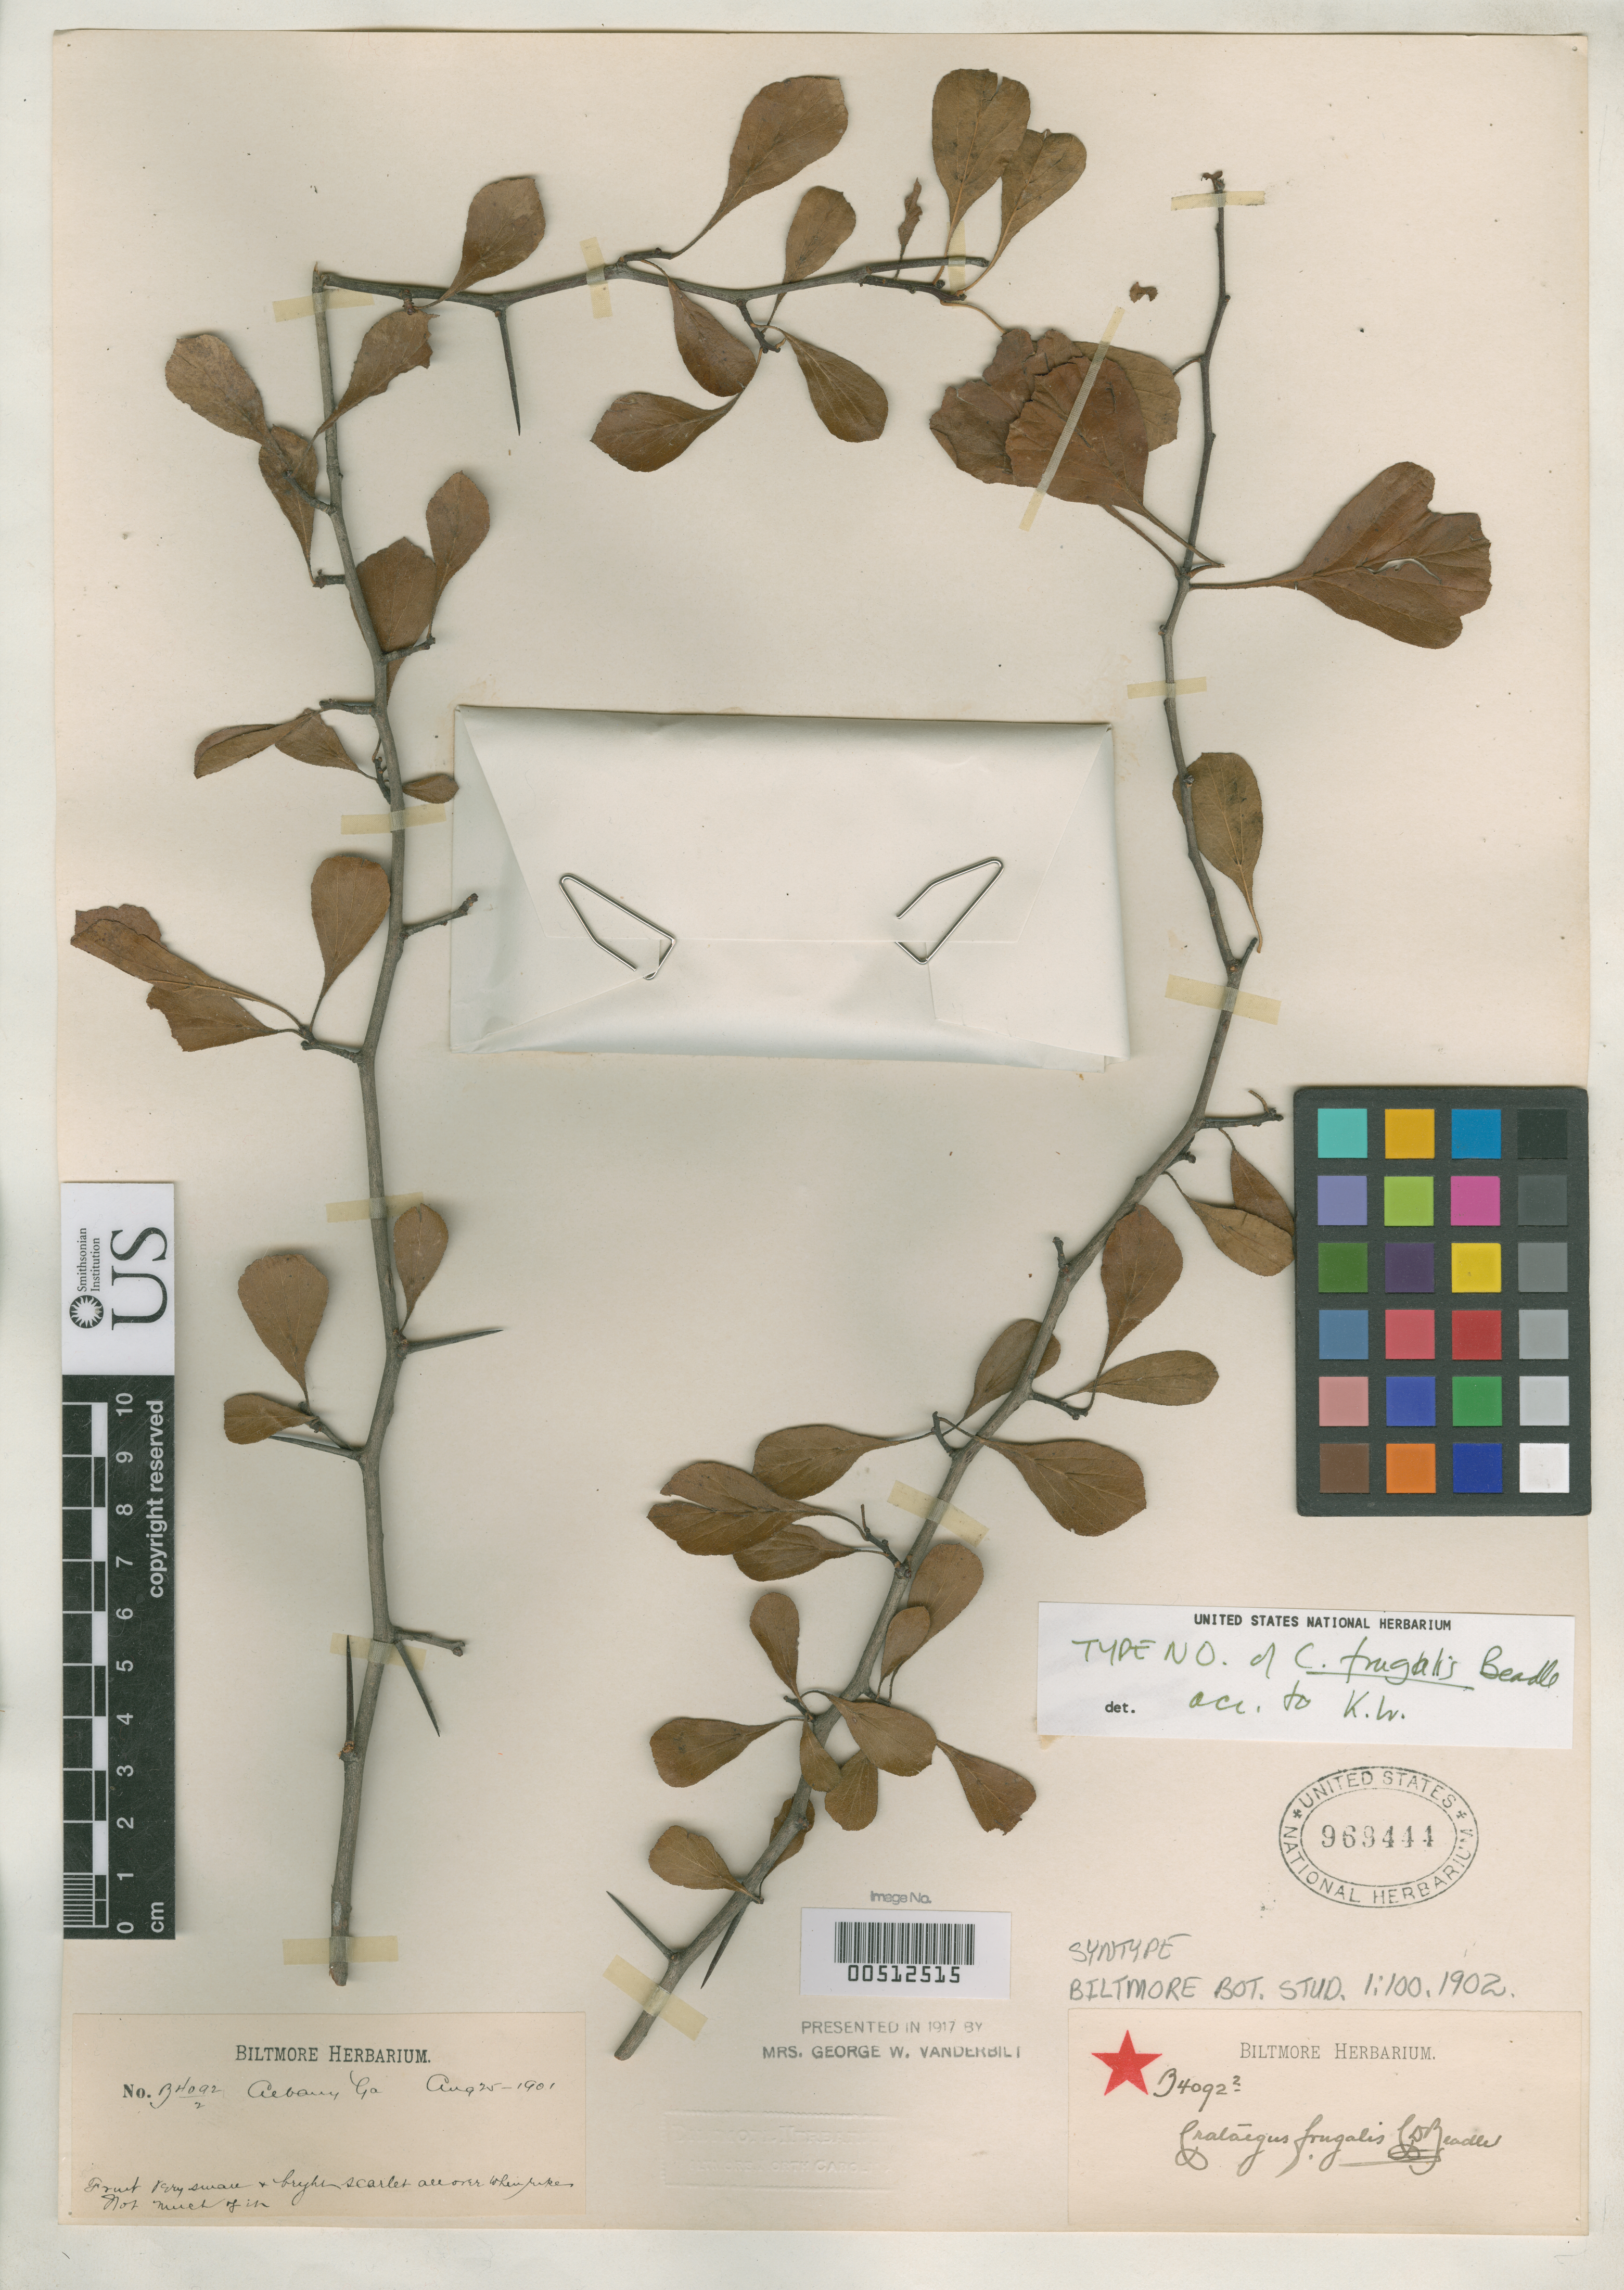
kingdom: Plantae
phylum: Tracheophyta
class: Magnoliopsida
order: Rosales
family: Rosaceae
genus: Crataegus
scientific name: Crataegus frugalis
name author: Beadle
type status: Syntype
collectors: ex herb. Biltmore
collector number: B 4092/2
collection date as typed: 25 Aug 1901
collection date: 1901-08-25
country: United States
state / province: Georgia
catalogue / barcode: US 969444